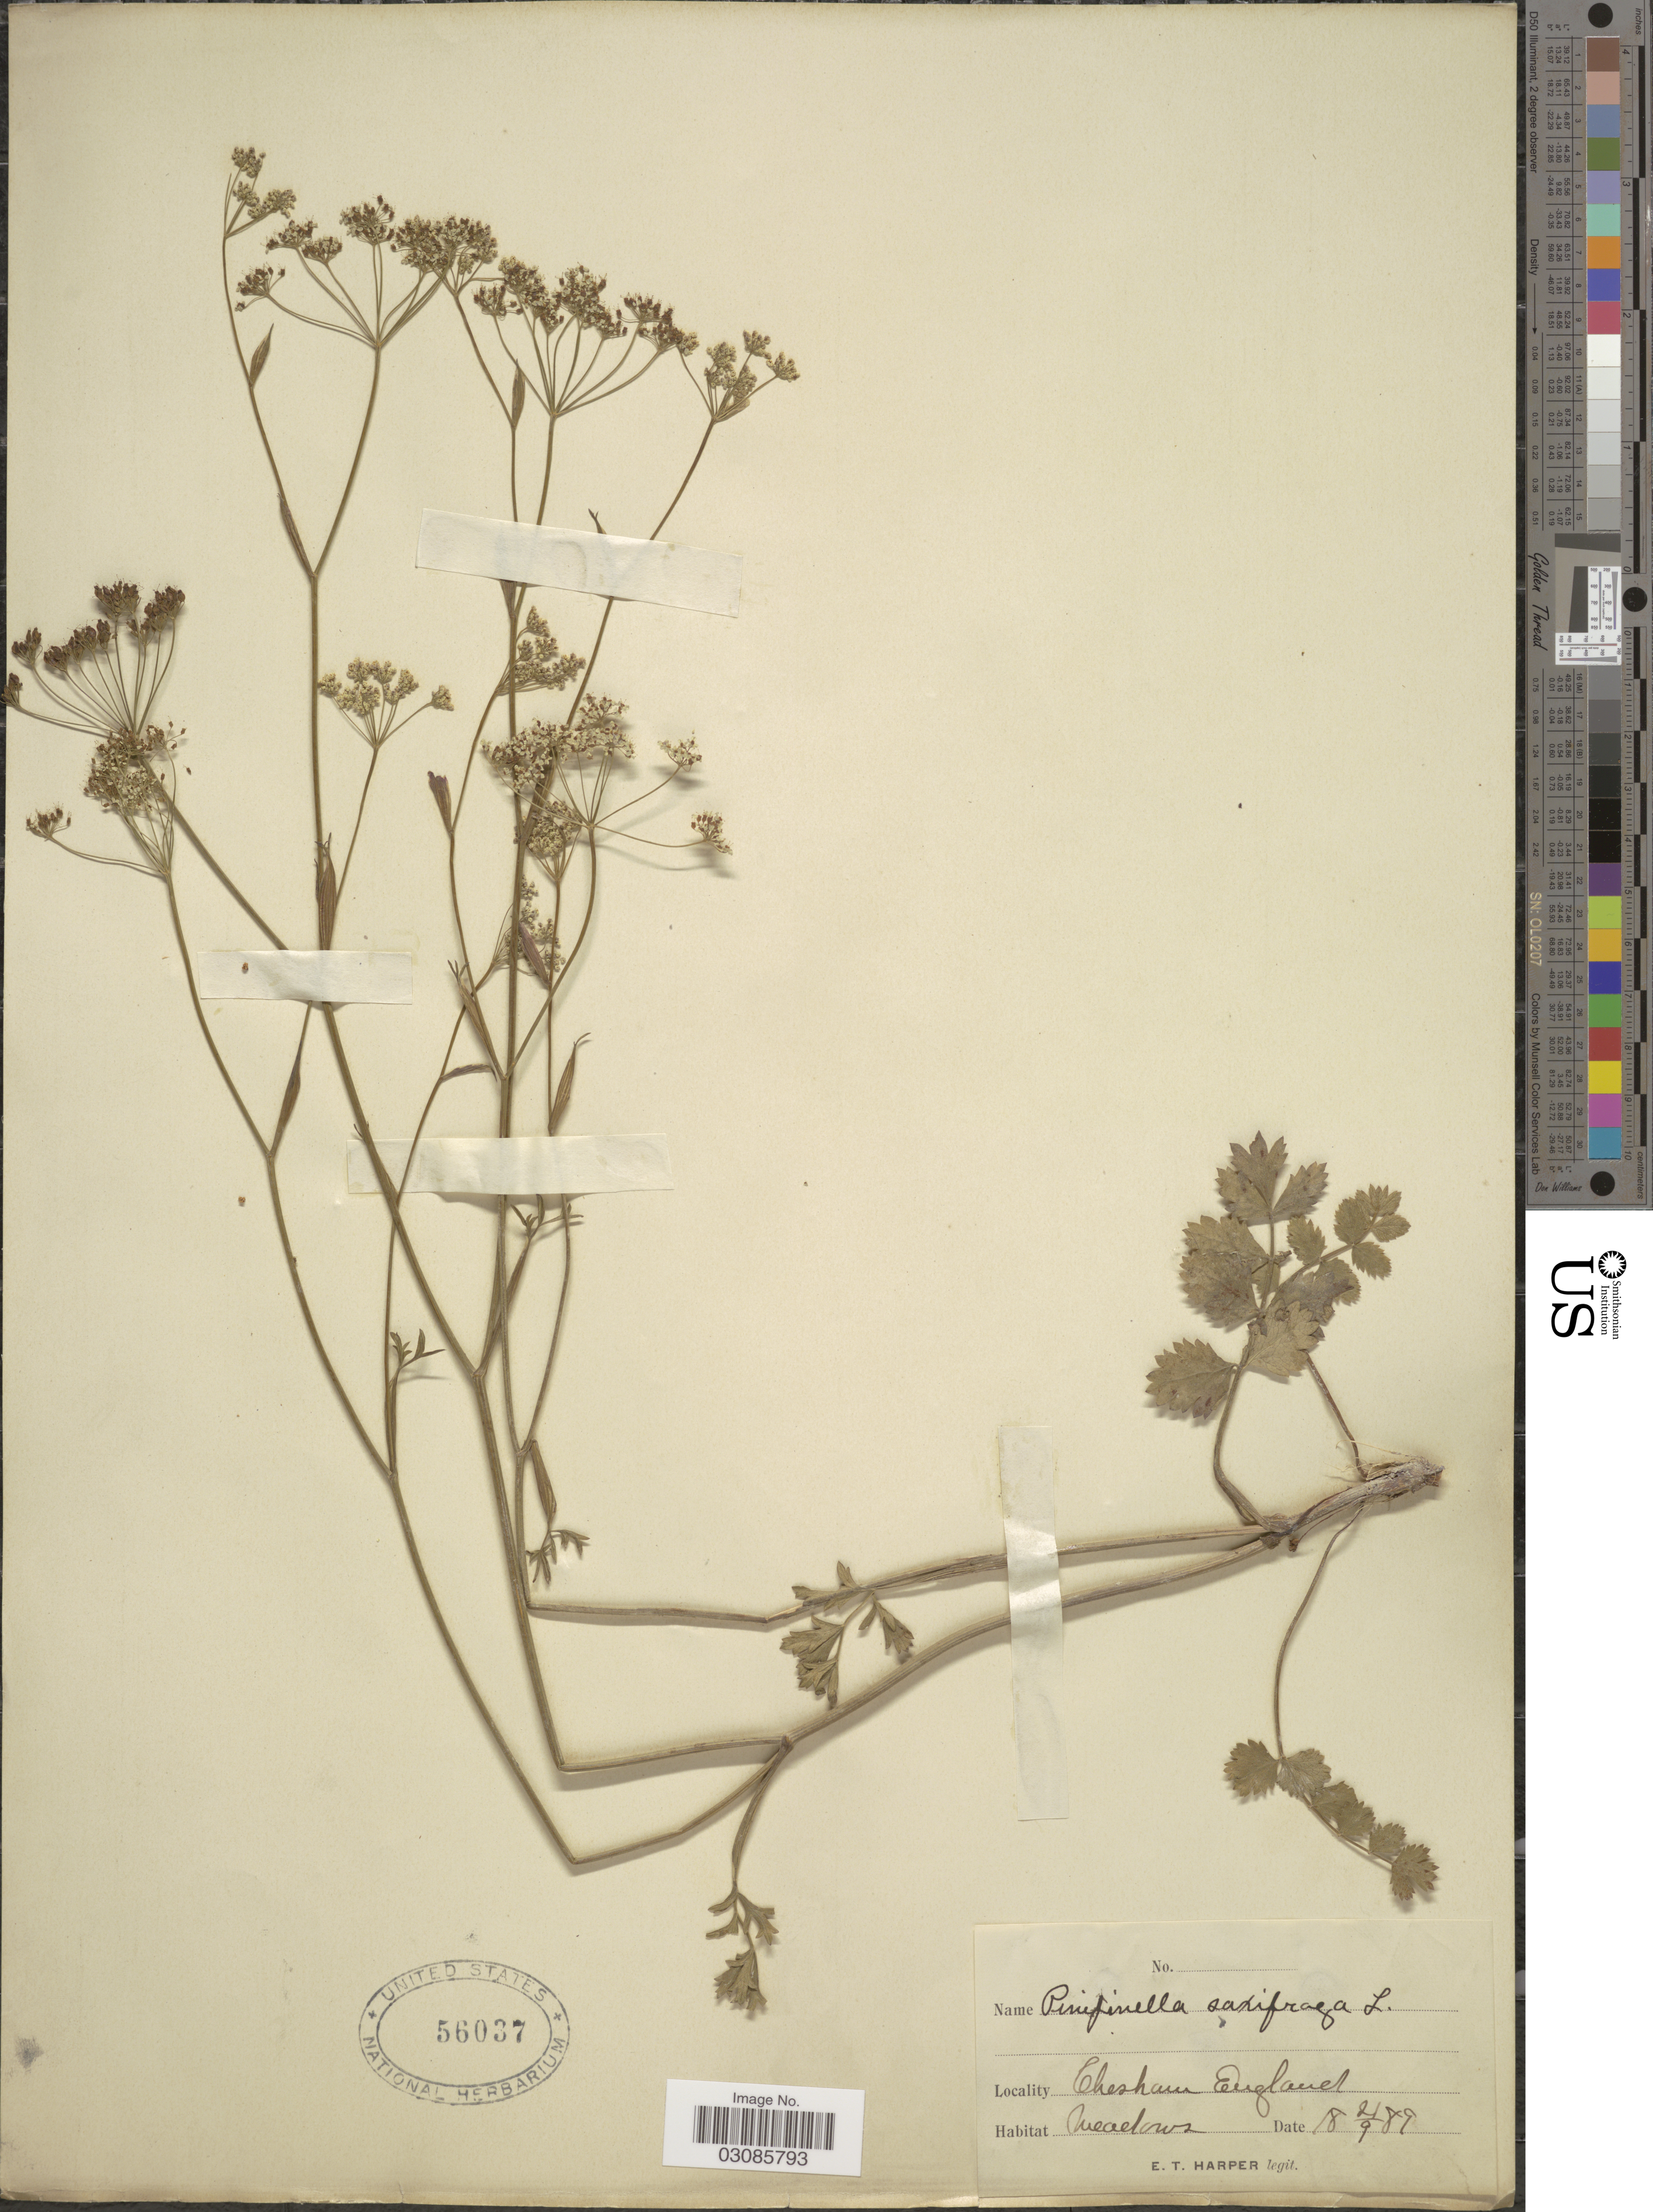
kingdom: Plantae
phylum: Tracheophyta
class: Magnoliopsida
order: Apiales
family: Apiaceae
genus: Pimpinella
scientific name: Pimpinella saxifraga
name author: L.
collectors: E. T. Harper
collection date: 1889-09-21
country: United Kingdom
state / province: England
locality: Chesham England.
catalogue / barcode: US 56037